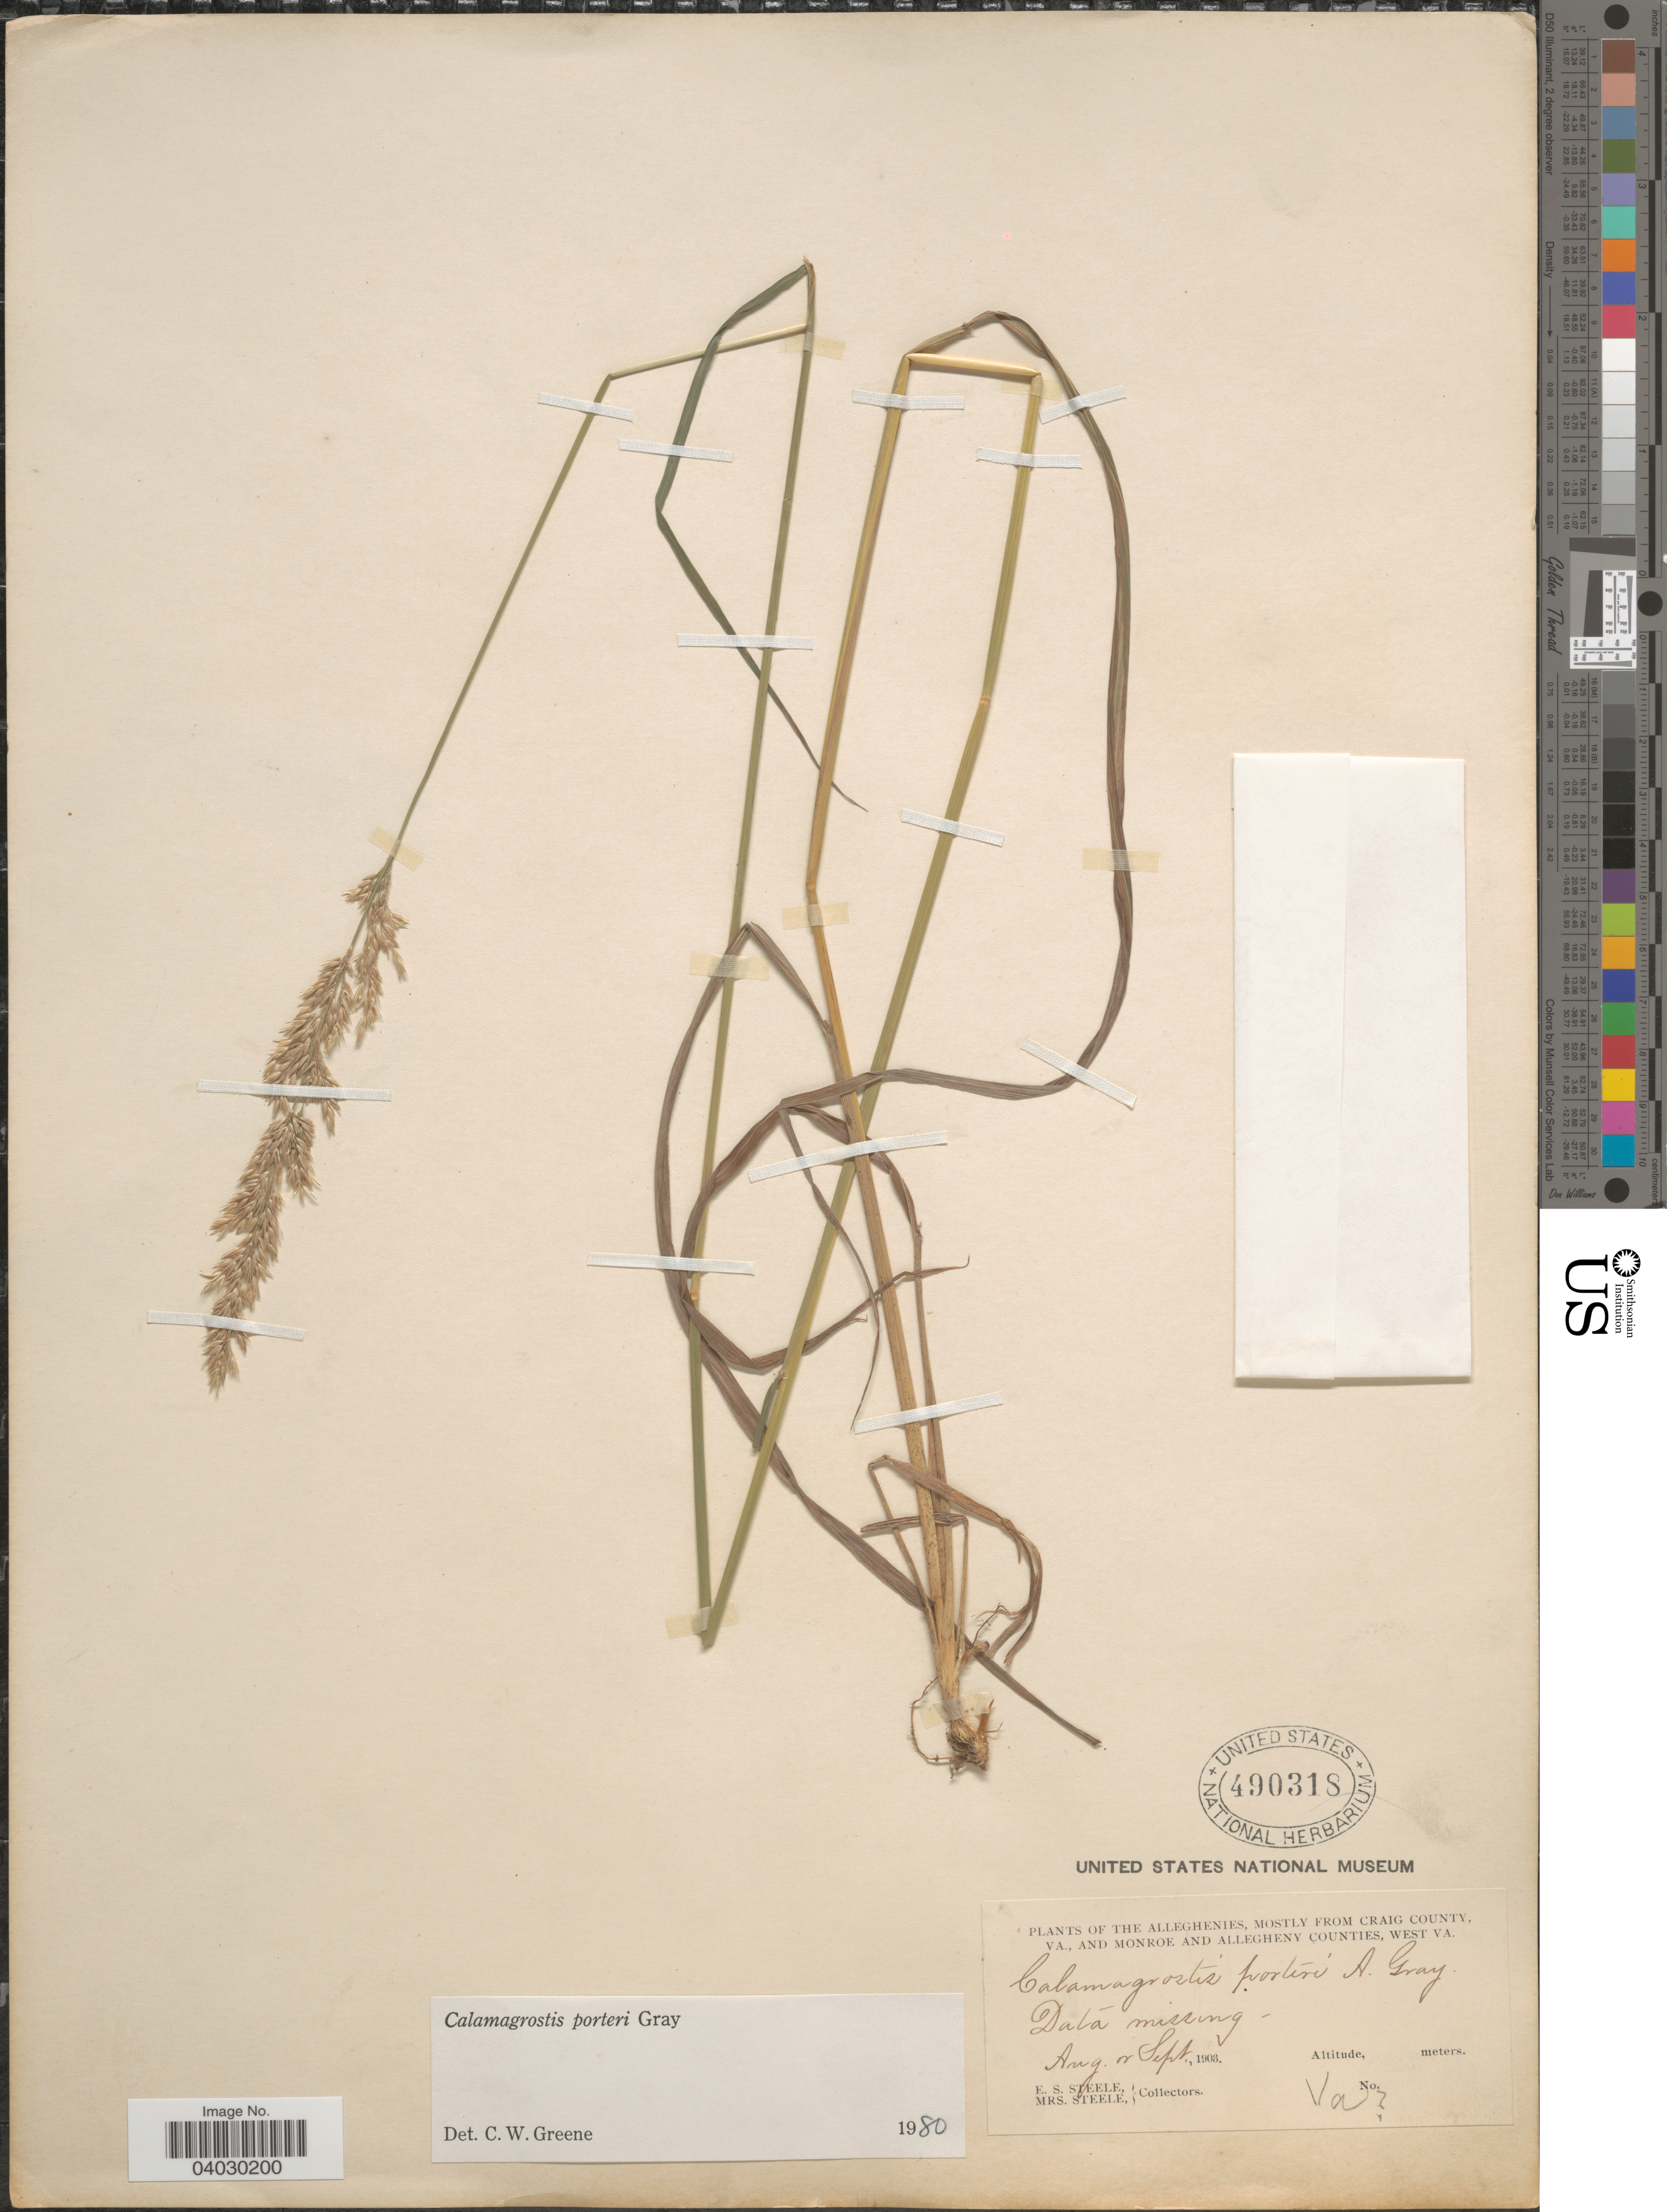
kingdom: Plantae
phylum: Tracheophyta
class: Liliopsida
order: Poales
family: Poaceae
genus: Calamagrostis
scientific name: Calamagrostis porteri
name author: A. Gray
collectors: E. Steele & Mrs. E. S. Steele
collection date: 1903-08/1903-09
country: United States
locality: The Alleghenies, mostly from Craig County, Va., and Monroe and Allegheny Counties, West Va.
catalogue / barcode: US 490318